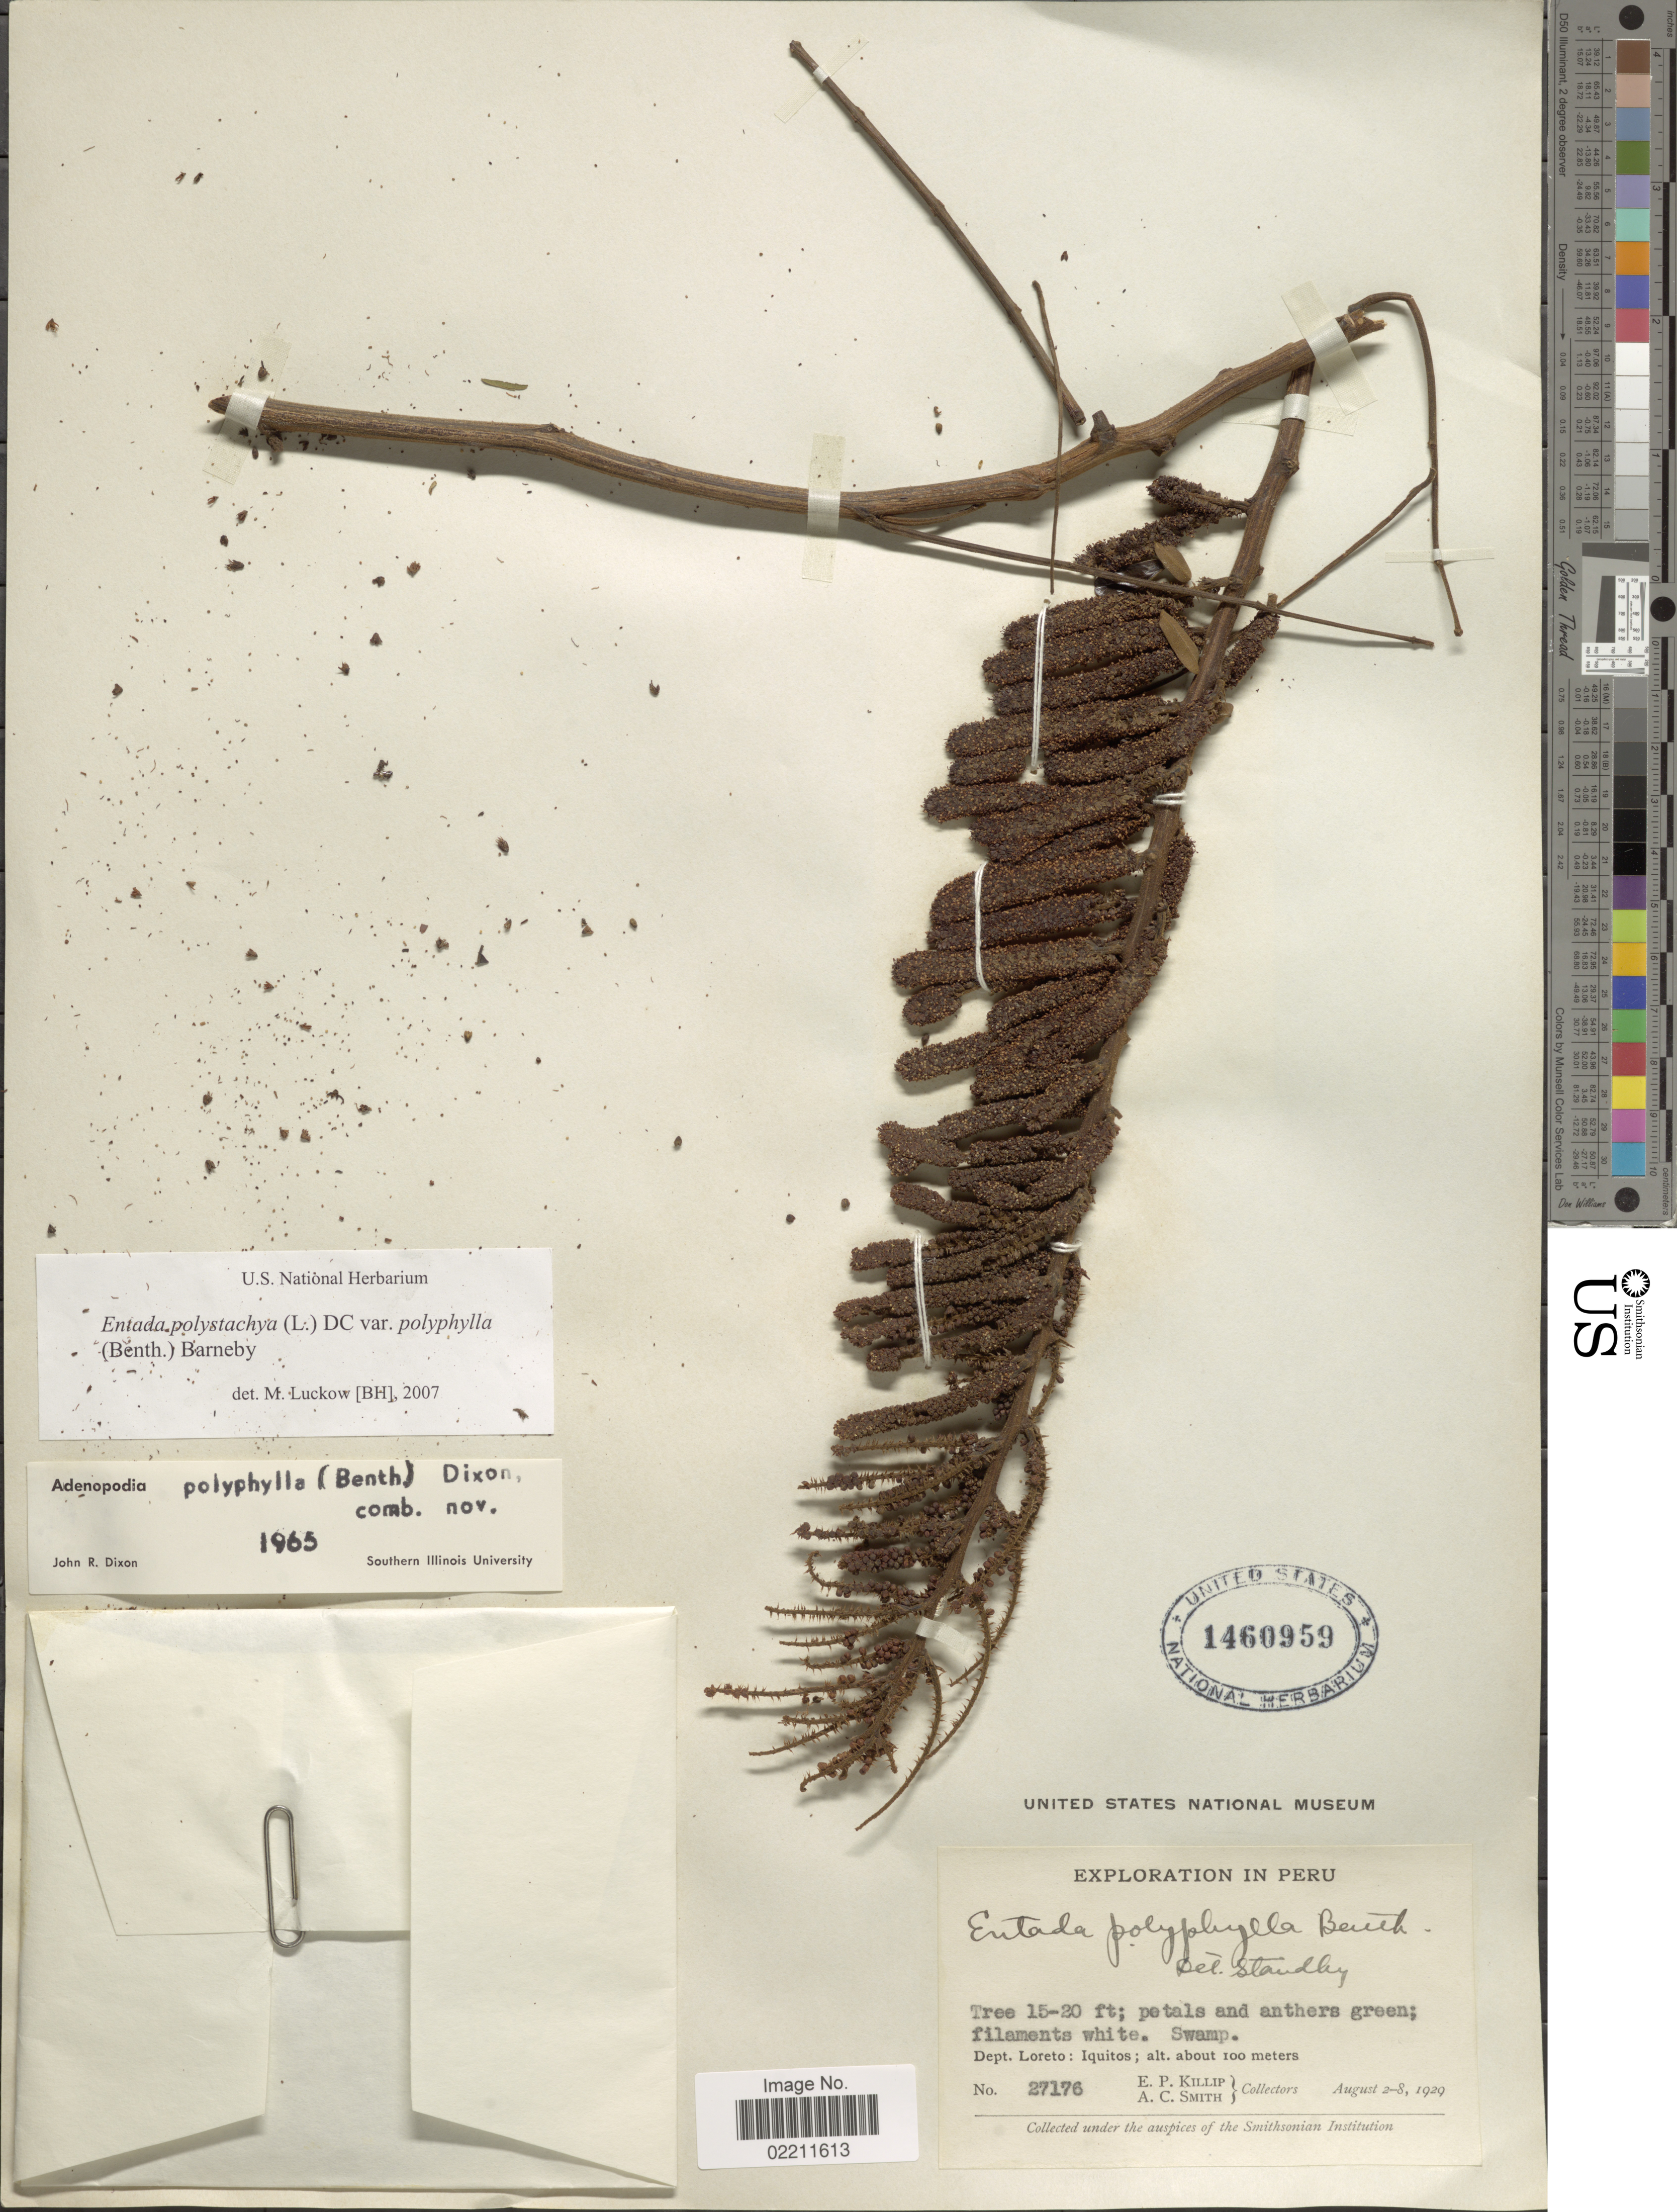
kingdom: Plantae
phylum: Tracheophyta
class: Magnoliopsida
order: Fabales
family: Fabaceae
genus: Entada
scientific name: Entada polystachya var. polyphylla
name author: (Benth.) Barneby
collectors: E. P. Killip & A. C. Smith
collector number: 27176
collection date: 1929-08-02/1929-09-08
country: Peru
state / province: Loreto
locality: Dept. Peru: Iquitos.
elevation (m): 100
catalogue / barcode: US 1460959